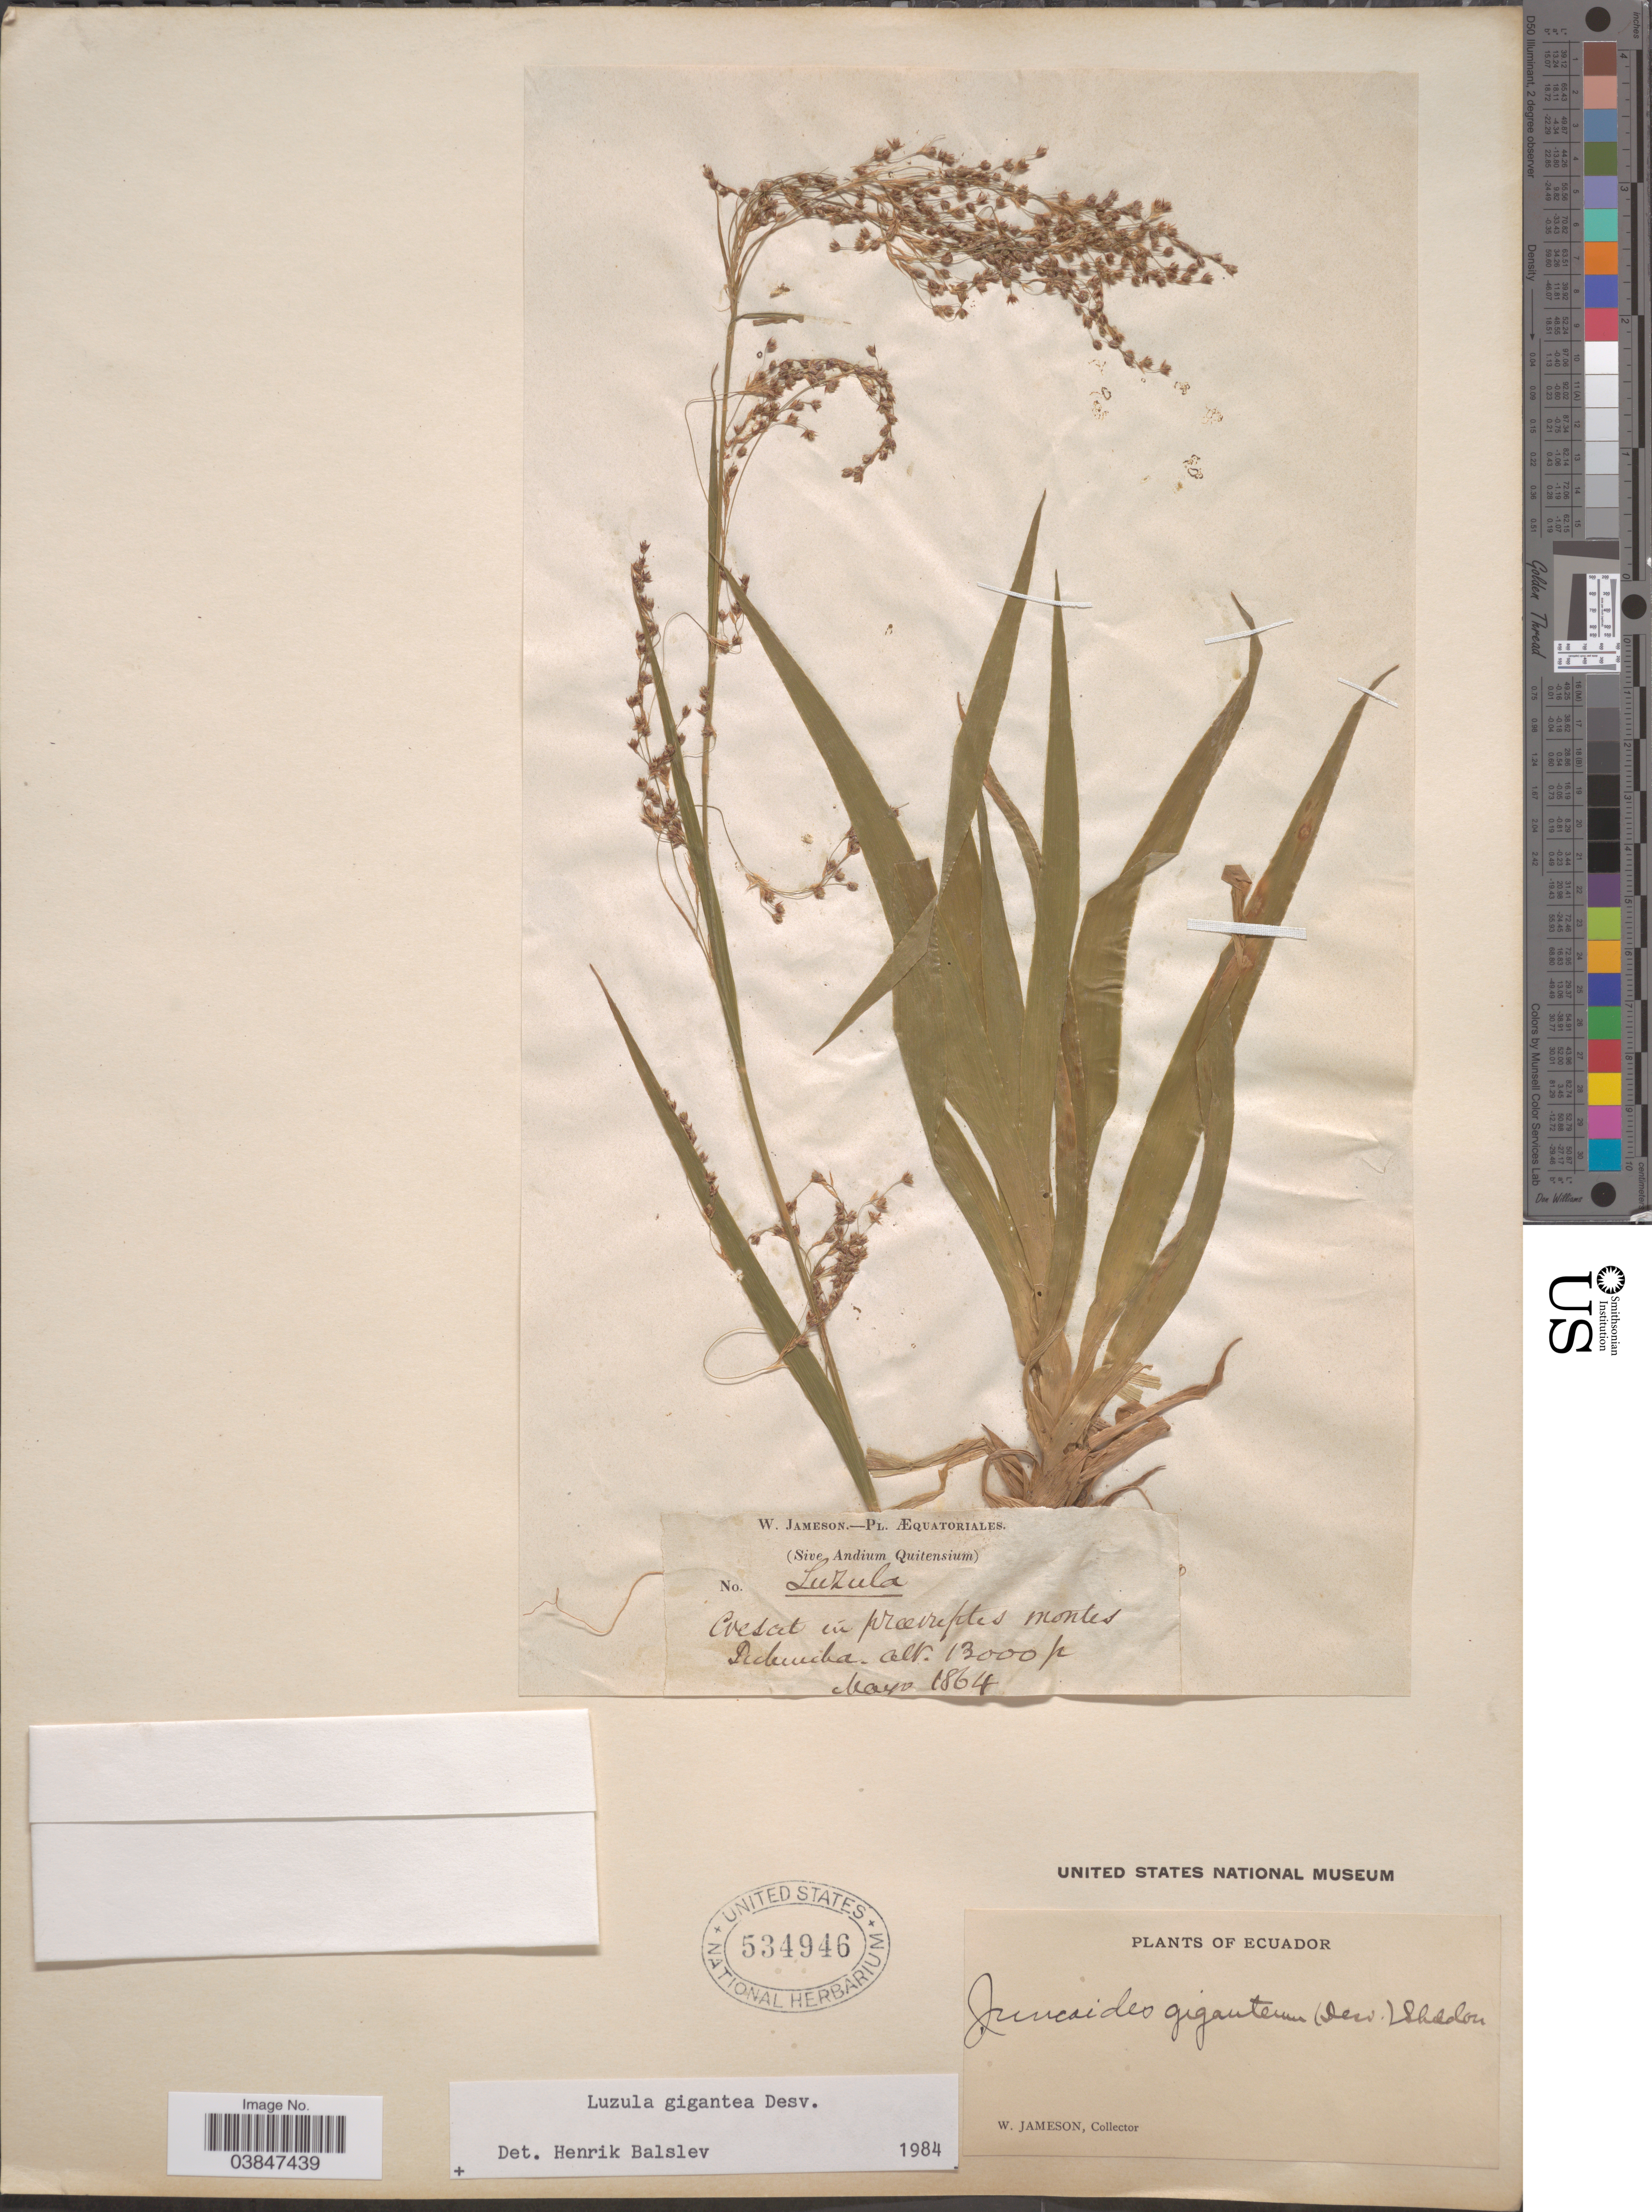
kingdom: Plantae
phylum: Tracheophyta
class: Liliopsida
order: Poales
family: Juncaceae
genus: Luzula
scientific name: Luzula gigantea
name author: Desv.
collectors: W. Jameson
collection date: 1864-05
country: Ecuador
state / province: Pichincha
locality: (Sive Andium Quitensium). In praeruptis montes.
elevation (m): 3962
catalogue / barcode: US 534946